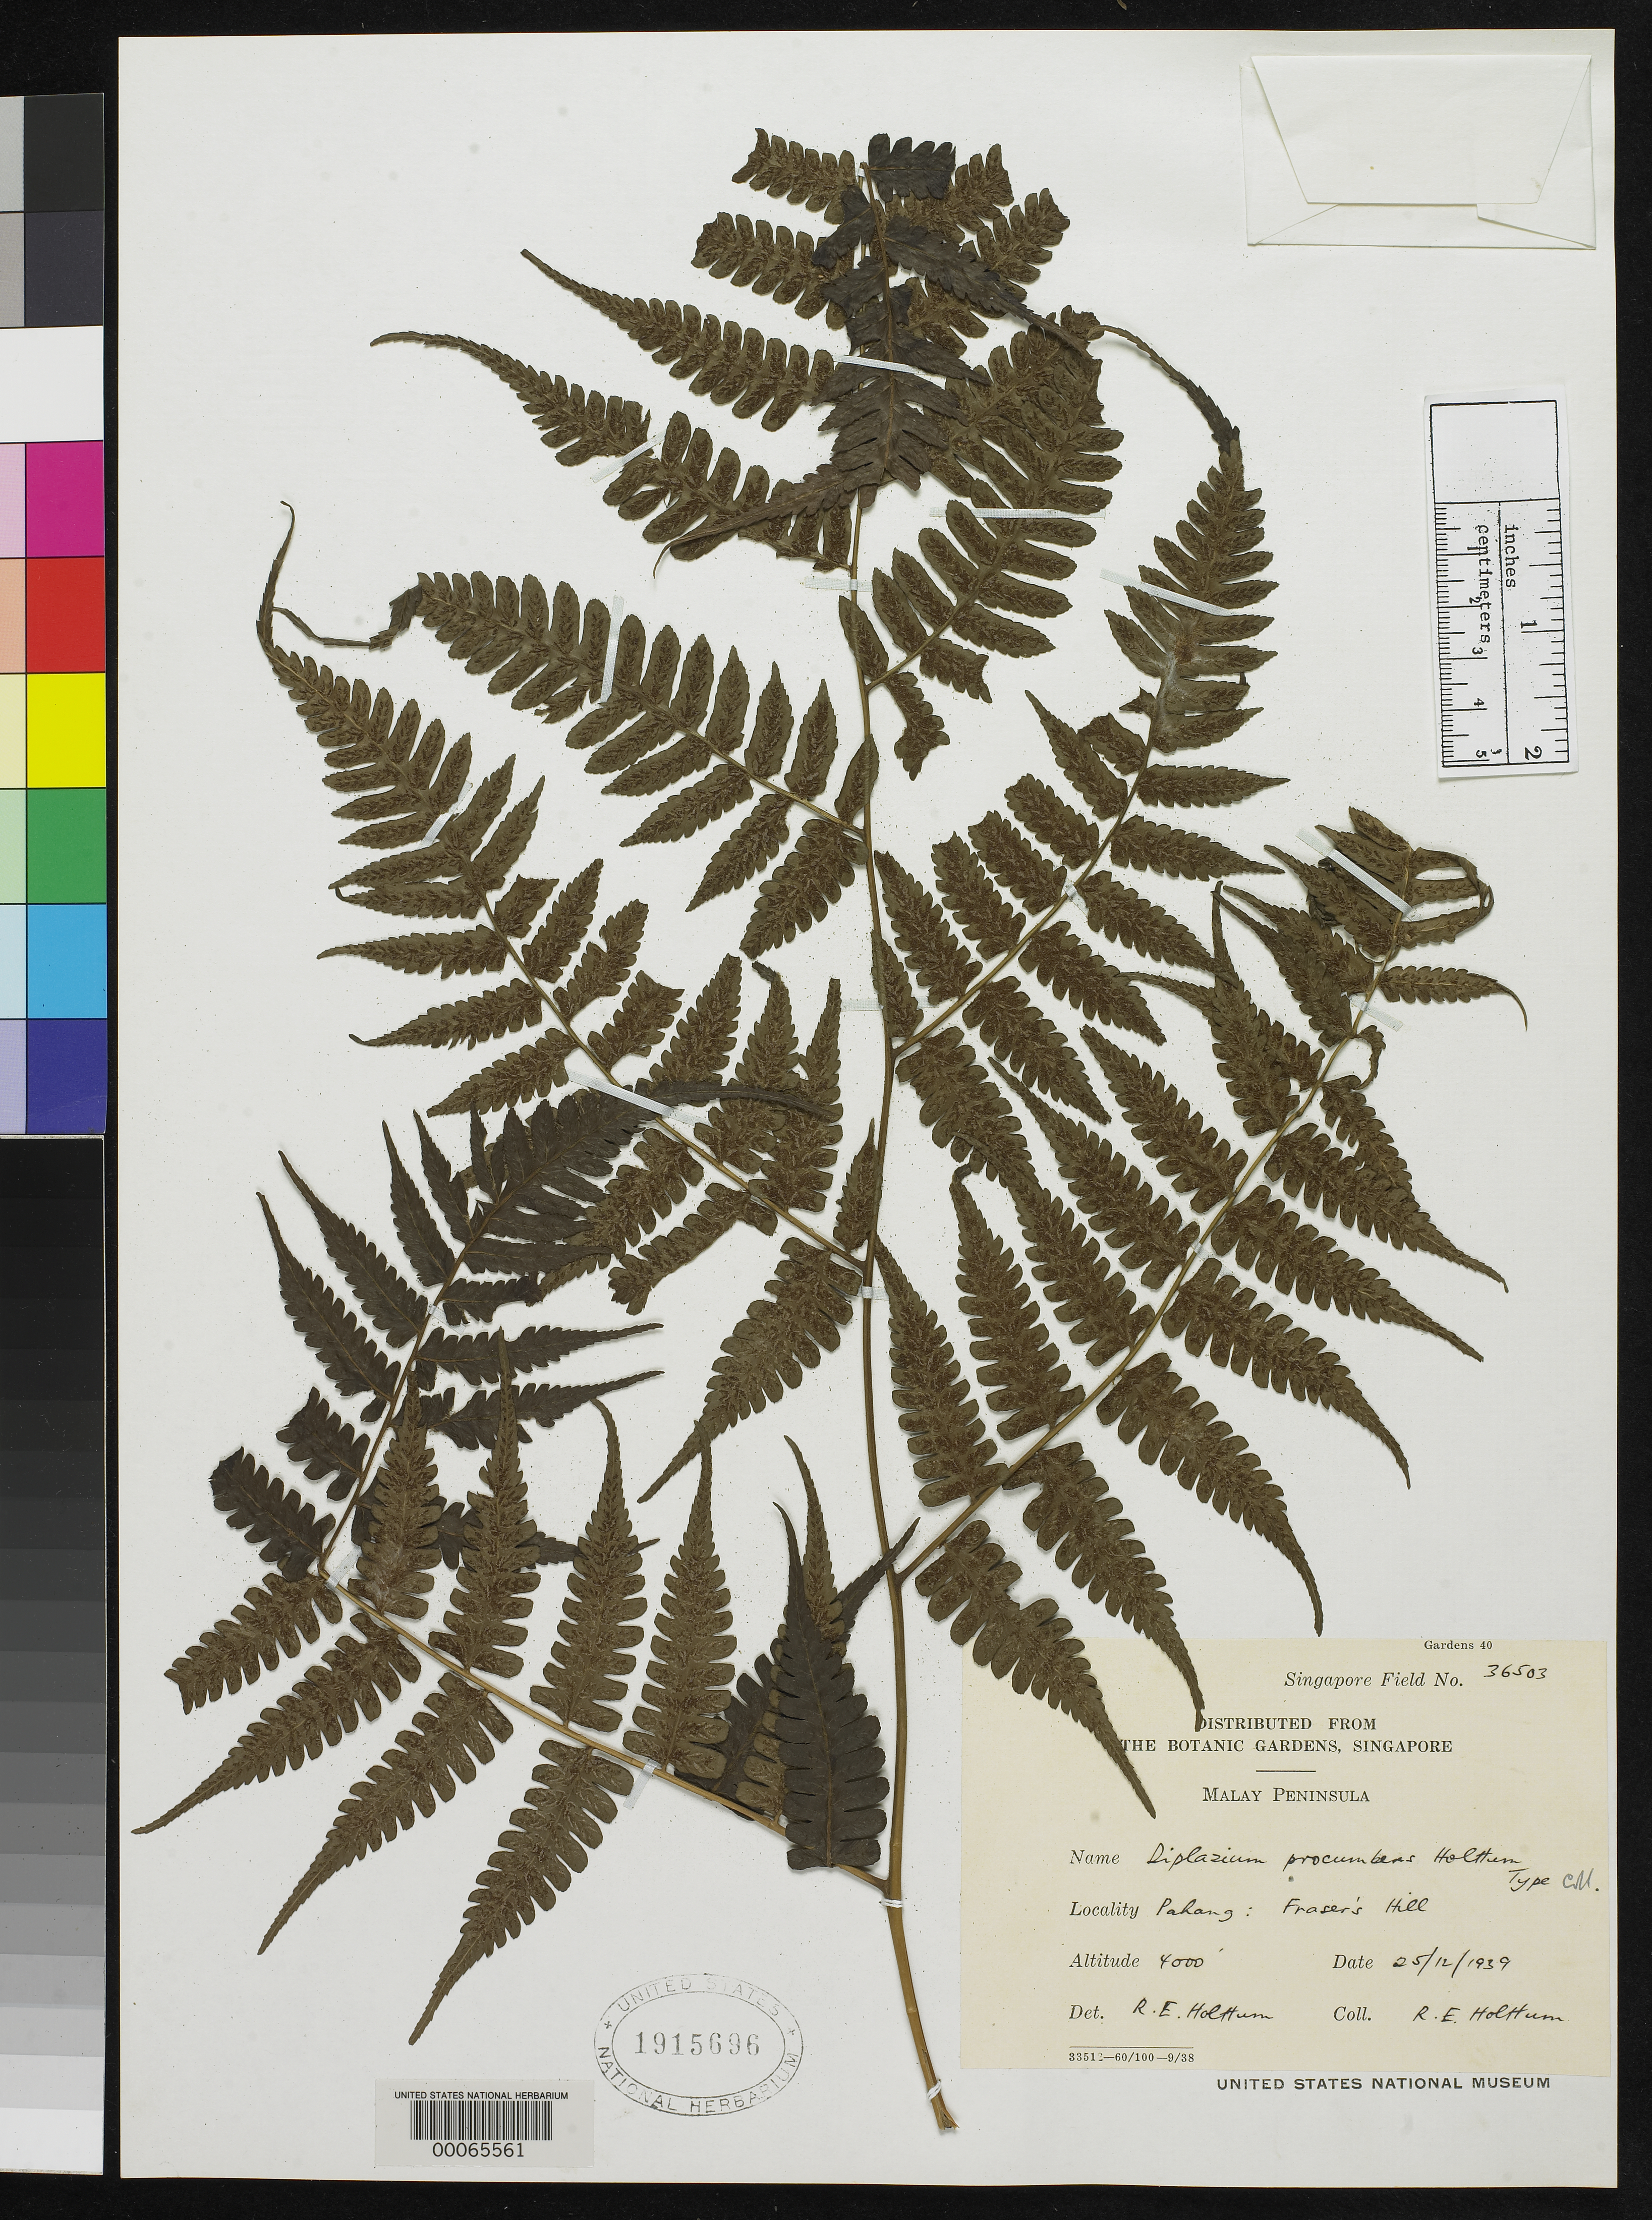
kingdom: Plantae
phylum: Tracheophyta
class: Polypodiopsida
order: Polypodiales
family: Athyriaceae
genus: Diplazium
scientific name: Diplazium procumbens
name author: Holttum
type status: Type Collection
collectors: R. E. Holttum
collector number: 36503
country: Malaysia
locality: Straits settlements. [Malay Peninsula]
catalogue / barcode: US 1915696